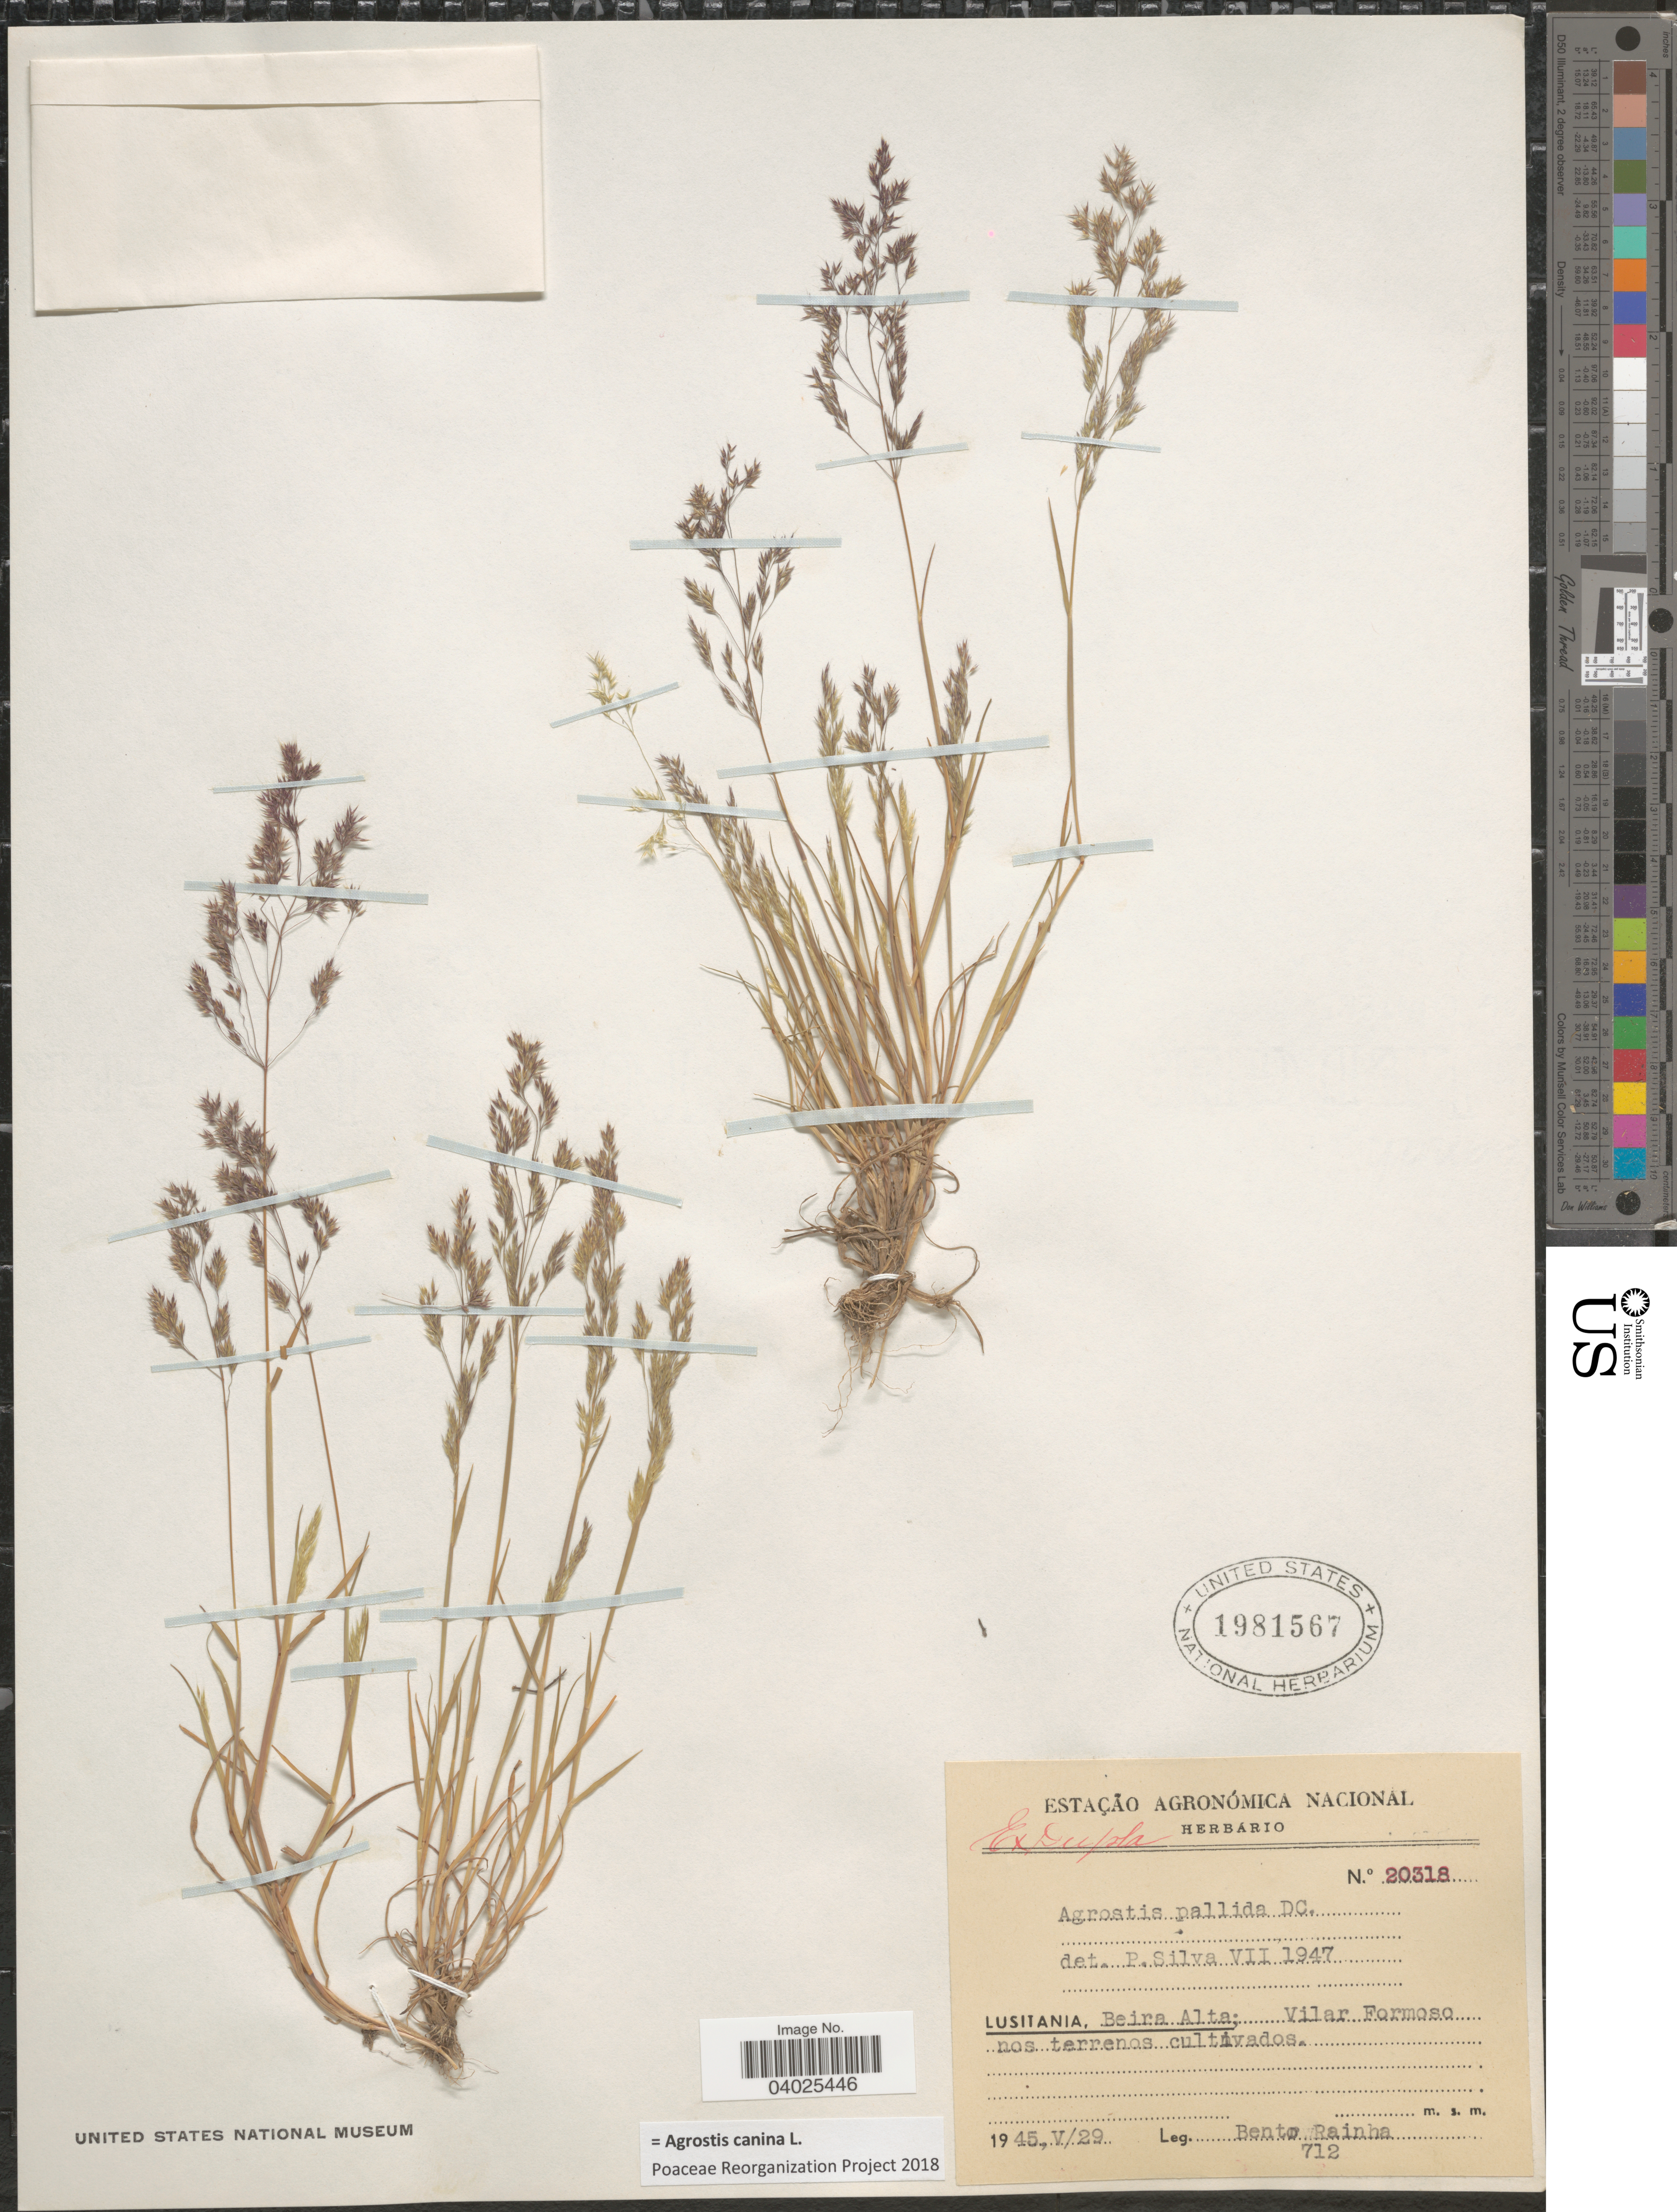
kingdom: Plantae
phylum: Tracheophyta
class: Liliopsida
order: Poales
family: Poaceae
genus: Agrostis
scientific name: Agrostis canina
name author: L.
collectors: B. Rainha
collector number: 712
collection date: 1945-05-29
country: Portugal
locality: Lusitania, Beira Alta; Vilar Formoso.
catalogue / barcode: US 1981567